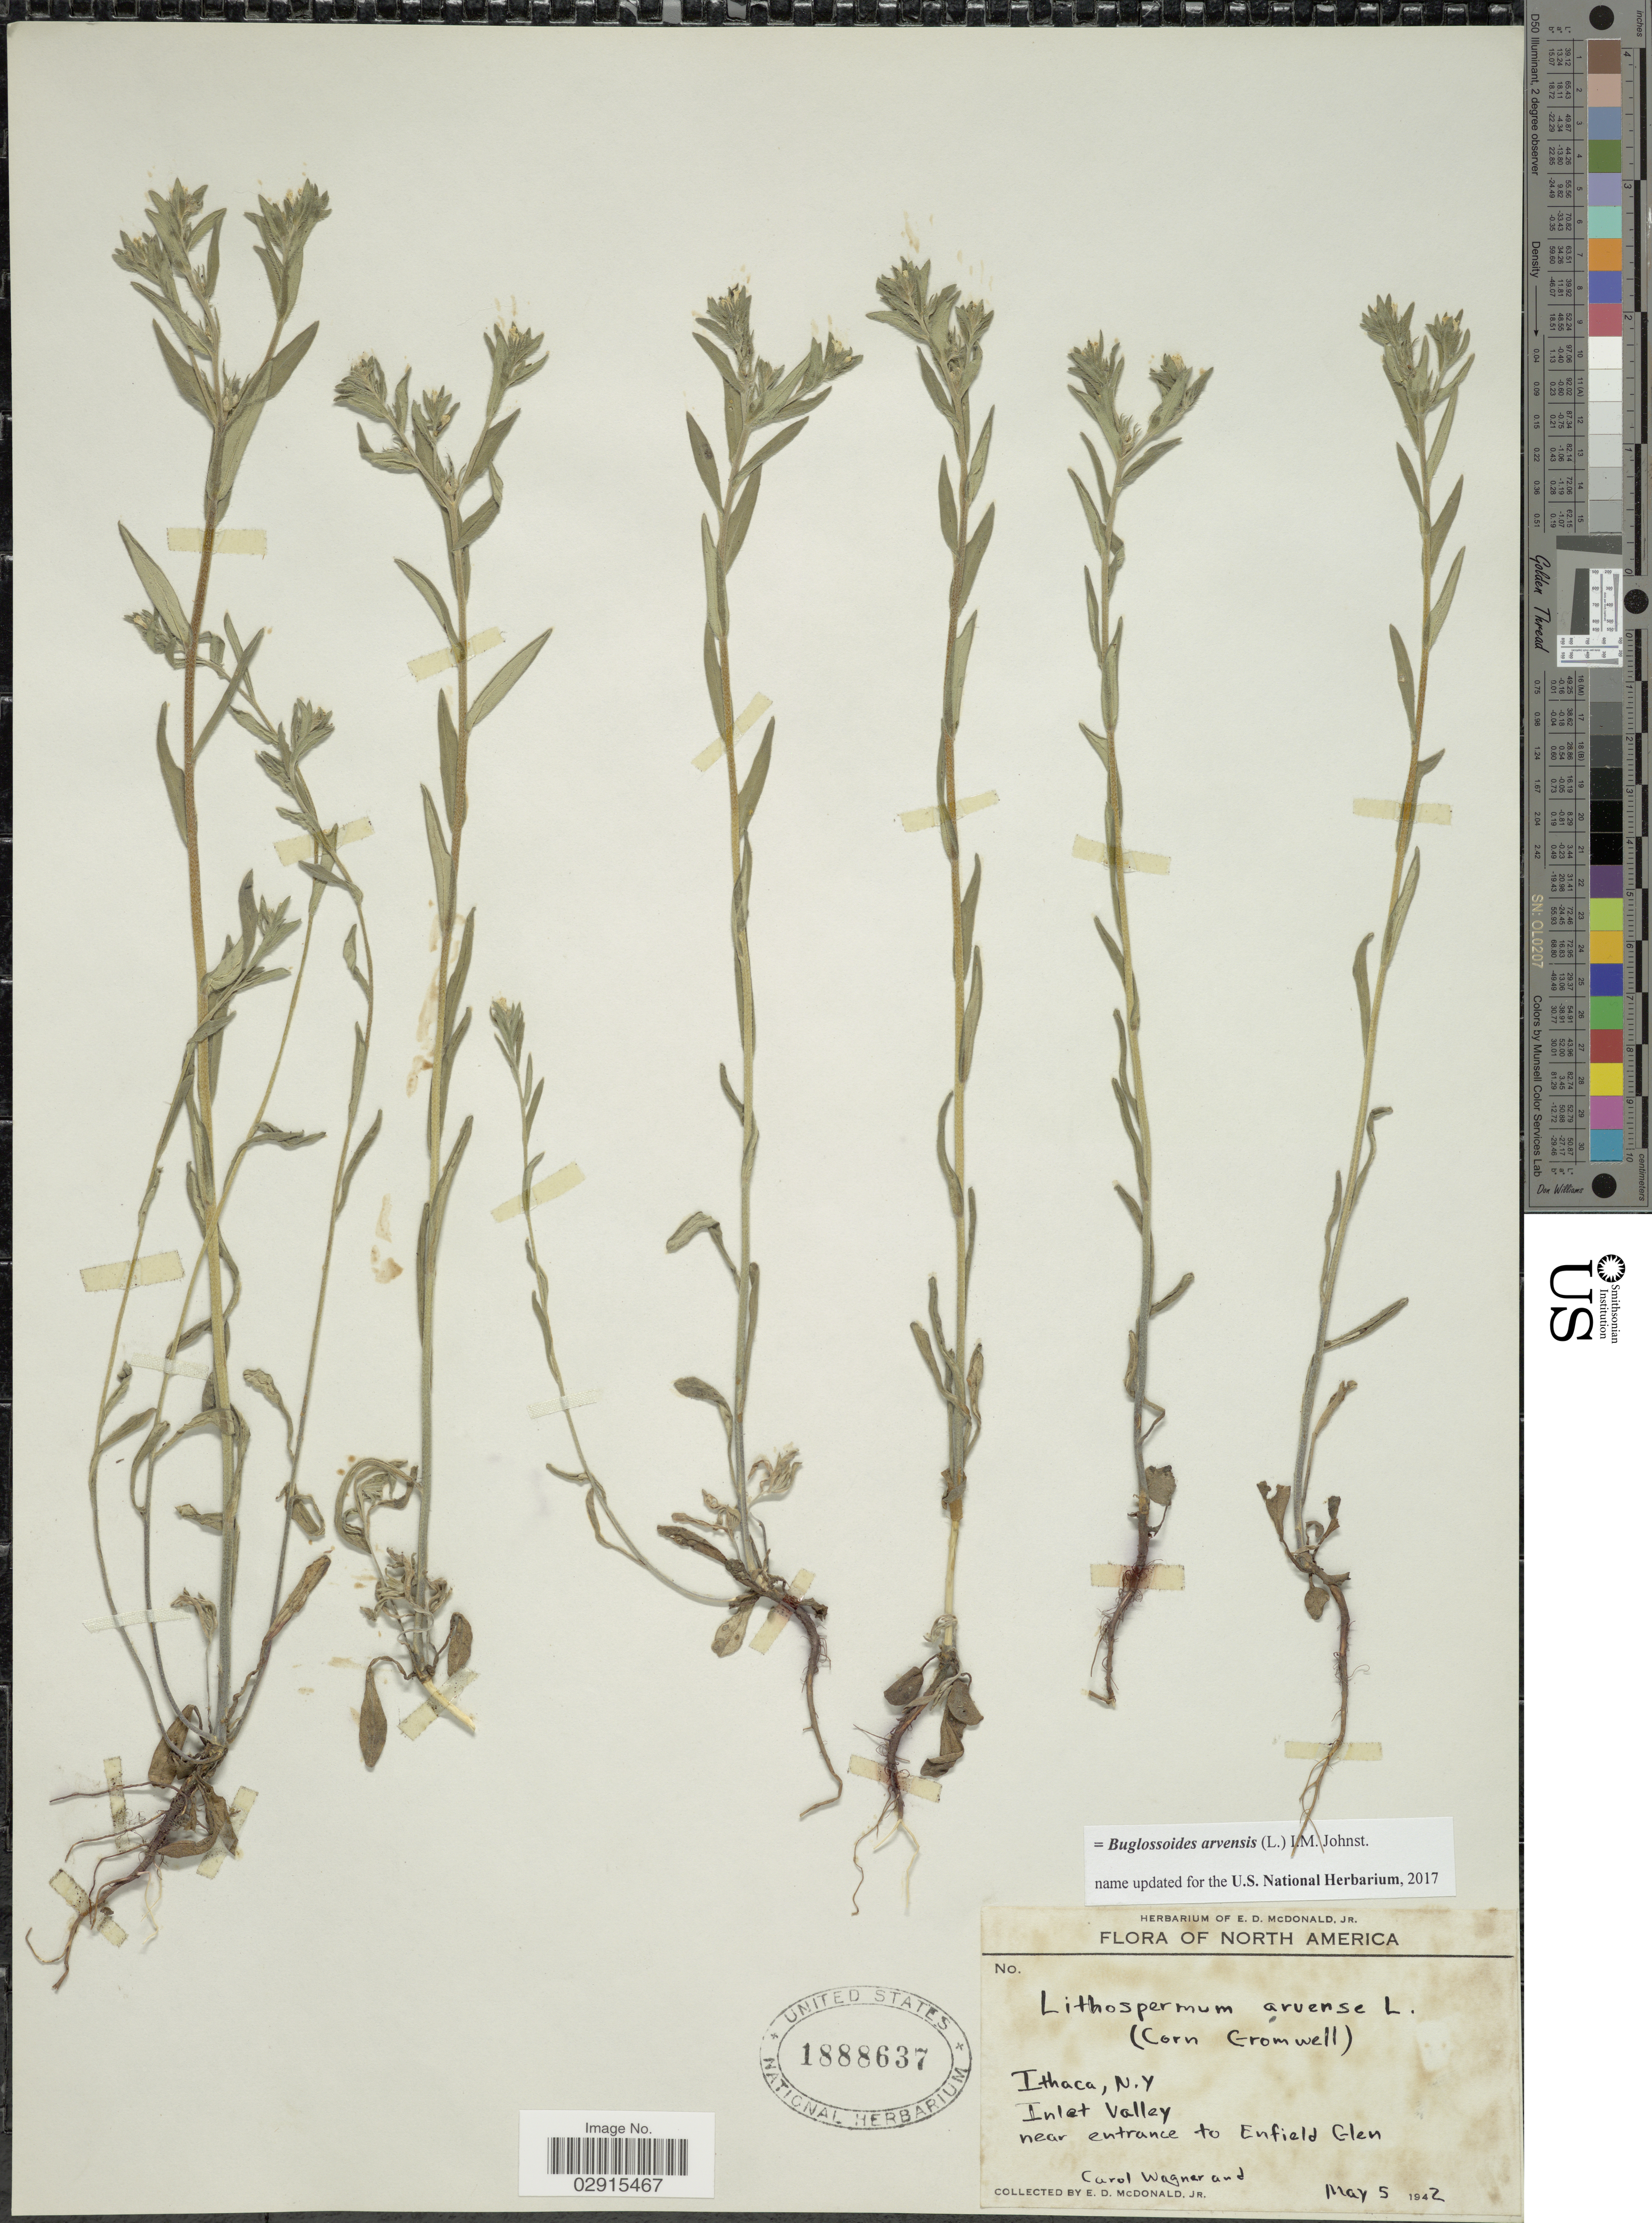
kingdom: Plantae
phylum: Tracheophyta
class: Magnoliopsida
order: Boraginales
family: Boraginaceae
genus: Buglossoides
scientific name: Buglossoides arvensis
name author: (L.) I.M. Johnst.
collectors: C. Wagner & E. D. McDonald Jr.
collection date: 1942-05-05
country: United States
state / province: New York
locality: Ithaca, N.Y. Inlet Valley, near entrance to Enfield Glen.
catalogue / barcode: US 1888637